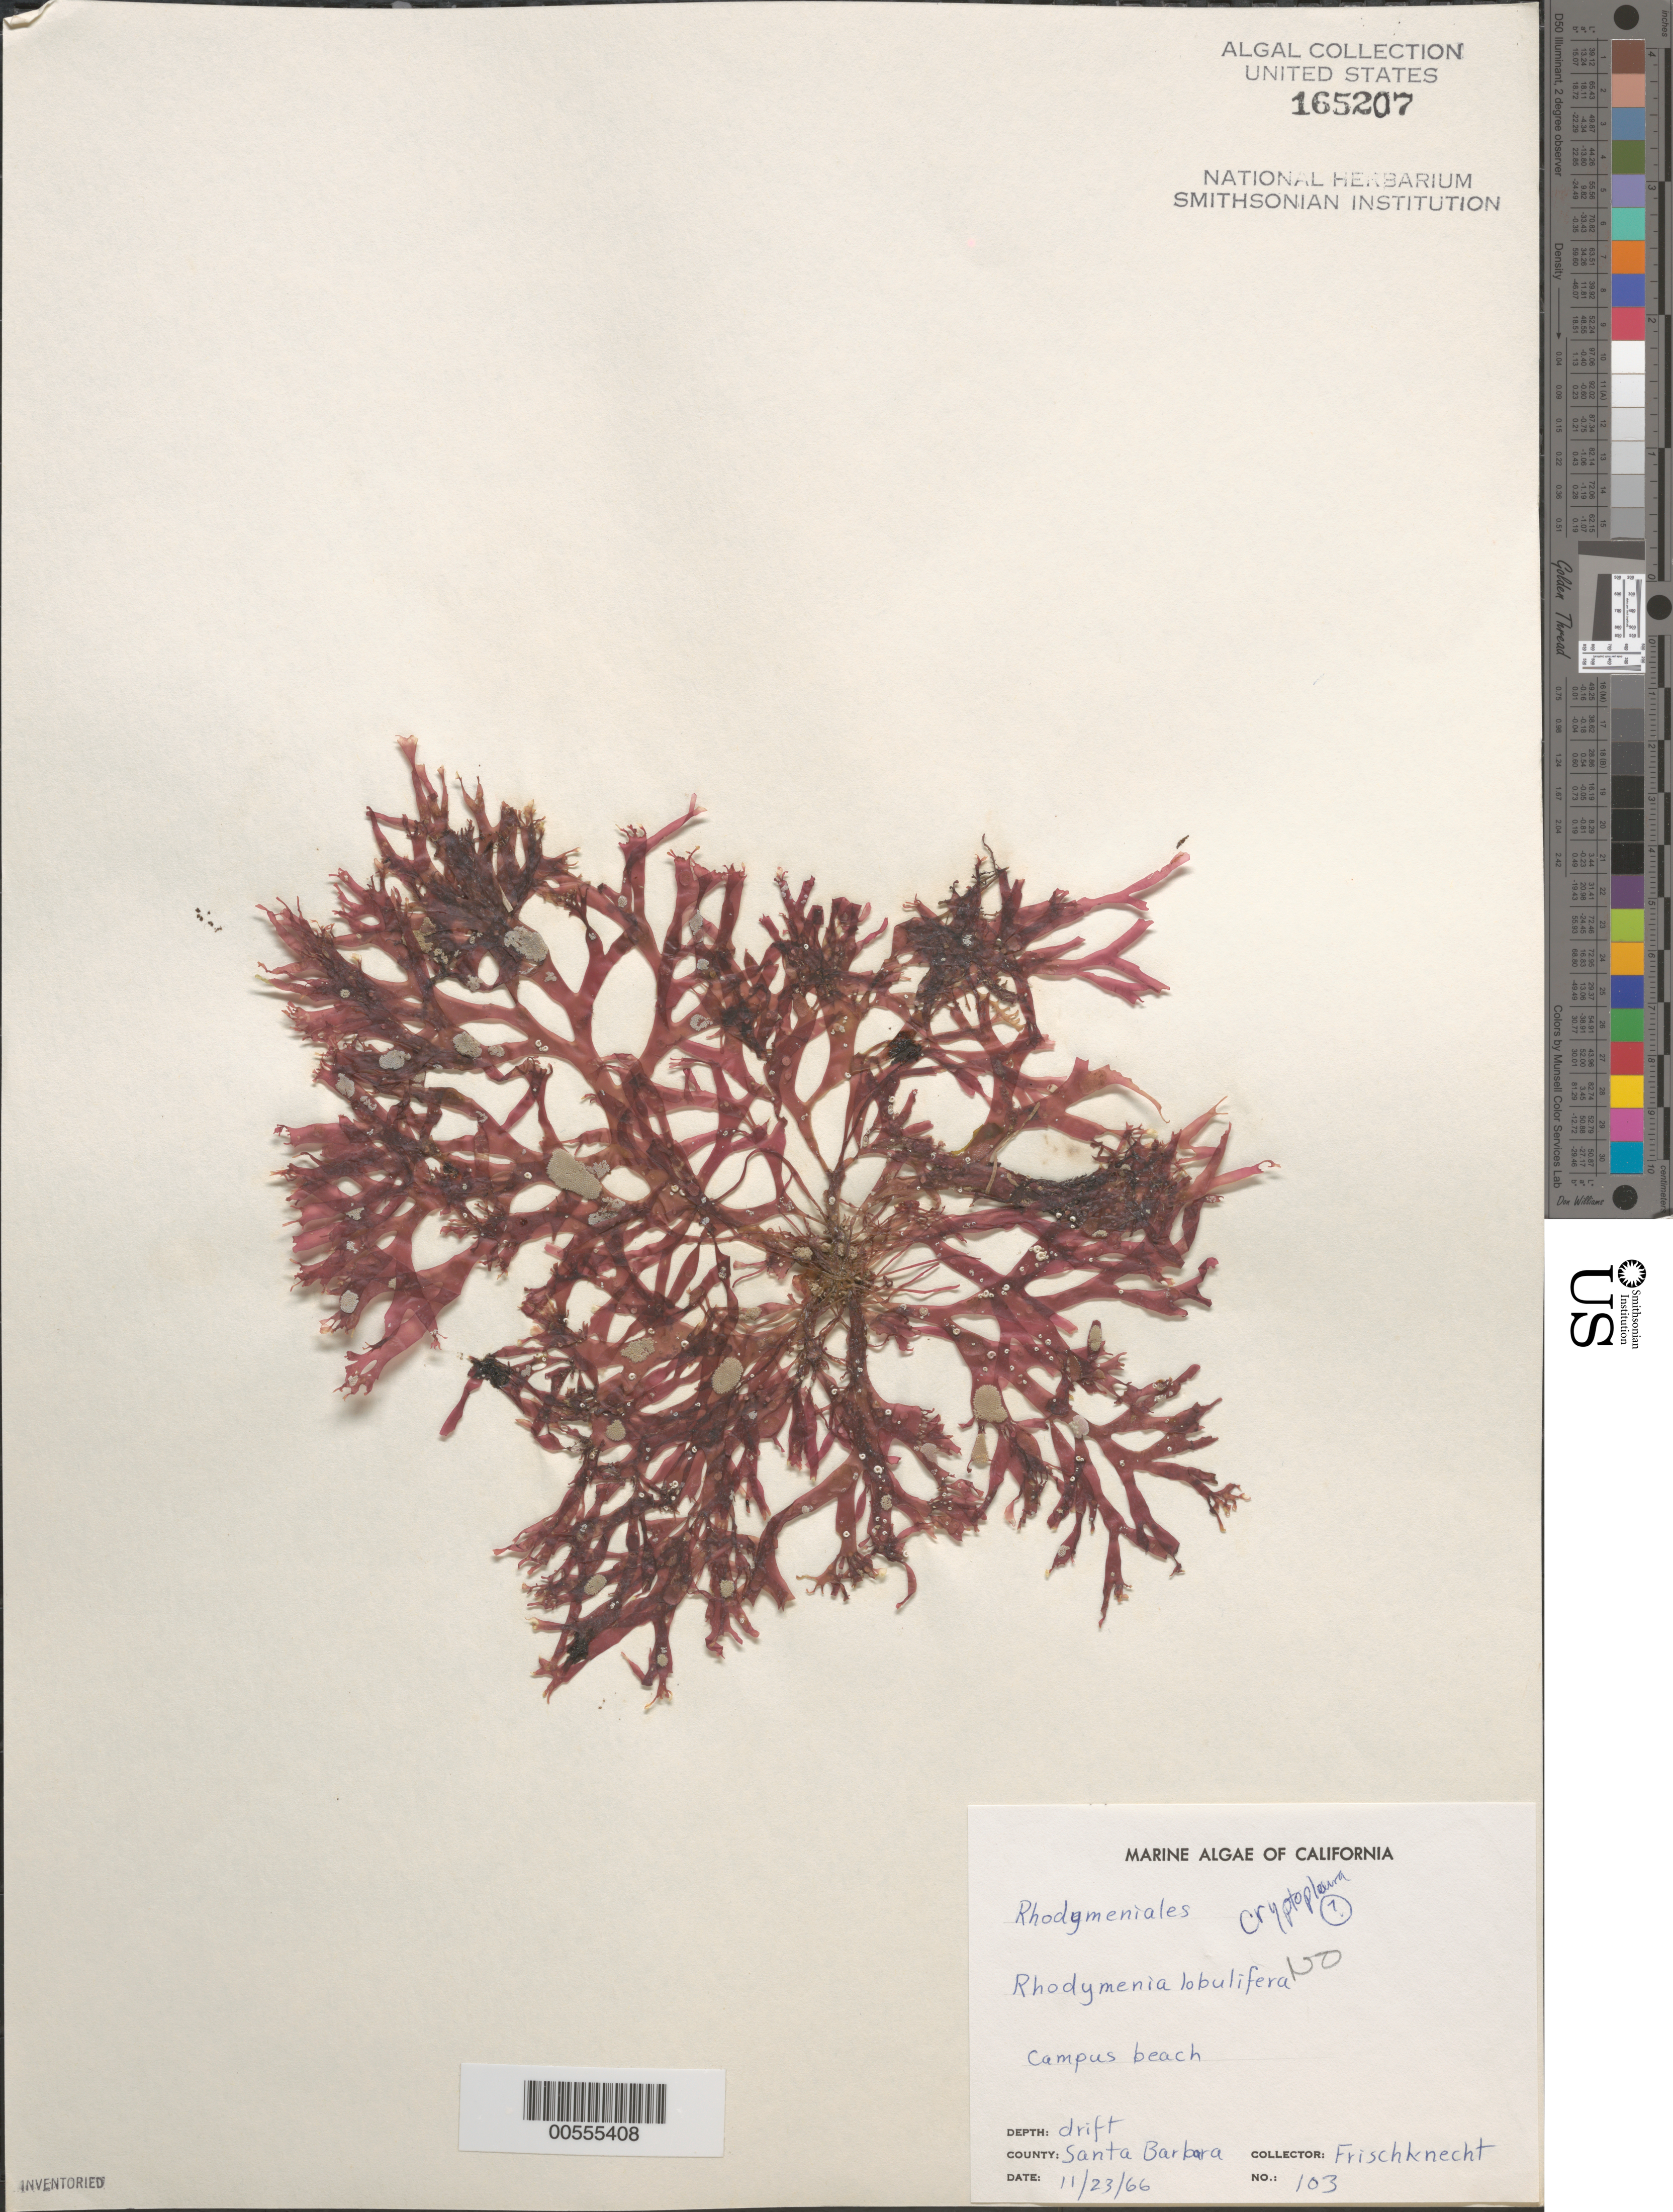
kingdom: Plantae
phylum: Rhodophyta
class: Florideophyceae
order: Ceramiales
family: Delesseriaceae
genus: Cryptopleura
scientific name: Cryptopleura sp.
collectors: -. Frischknecht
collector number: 103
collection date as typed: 23 Nov 1966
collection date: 1966-11-23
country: United States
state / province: California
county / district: Santa Barbara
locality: Campus Beach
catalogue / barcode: US 165207